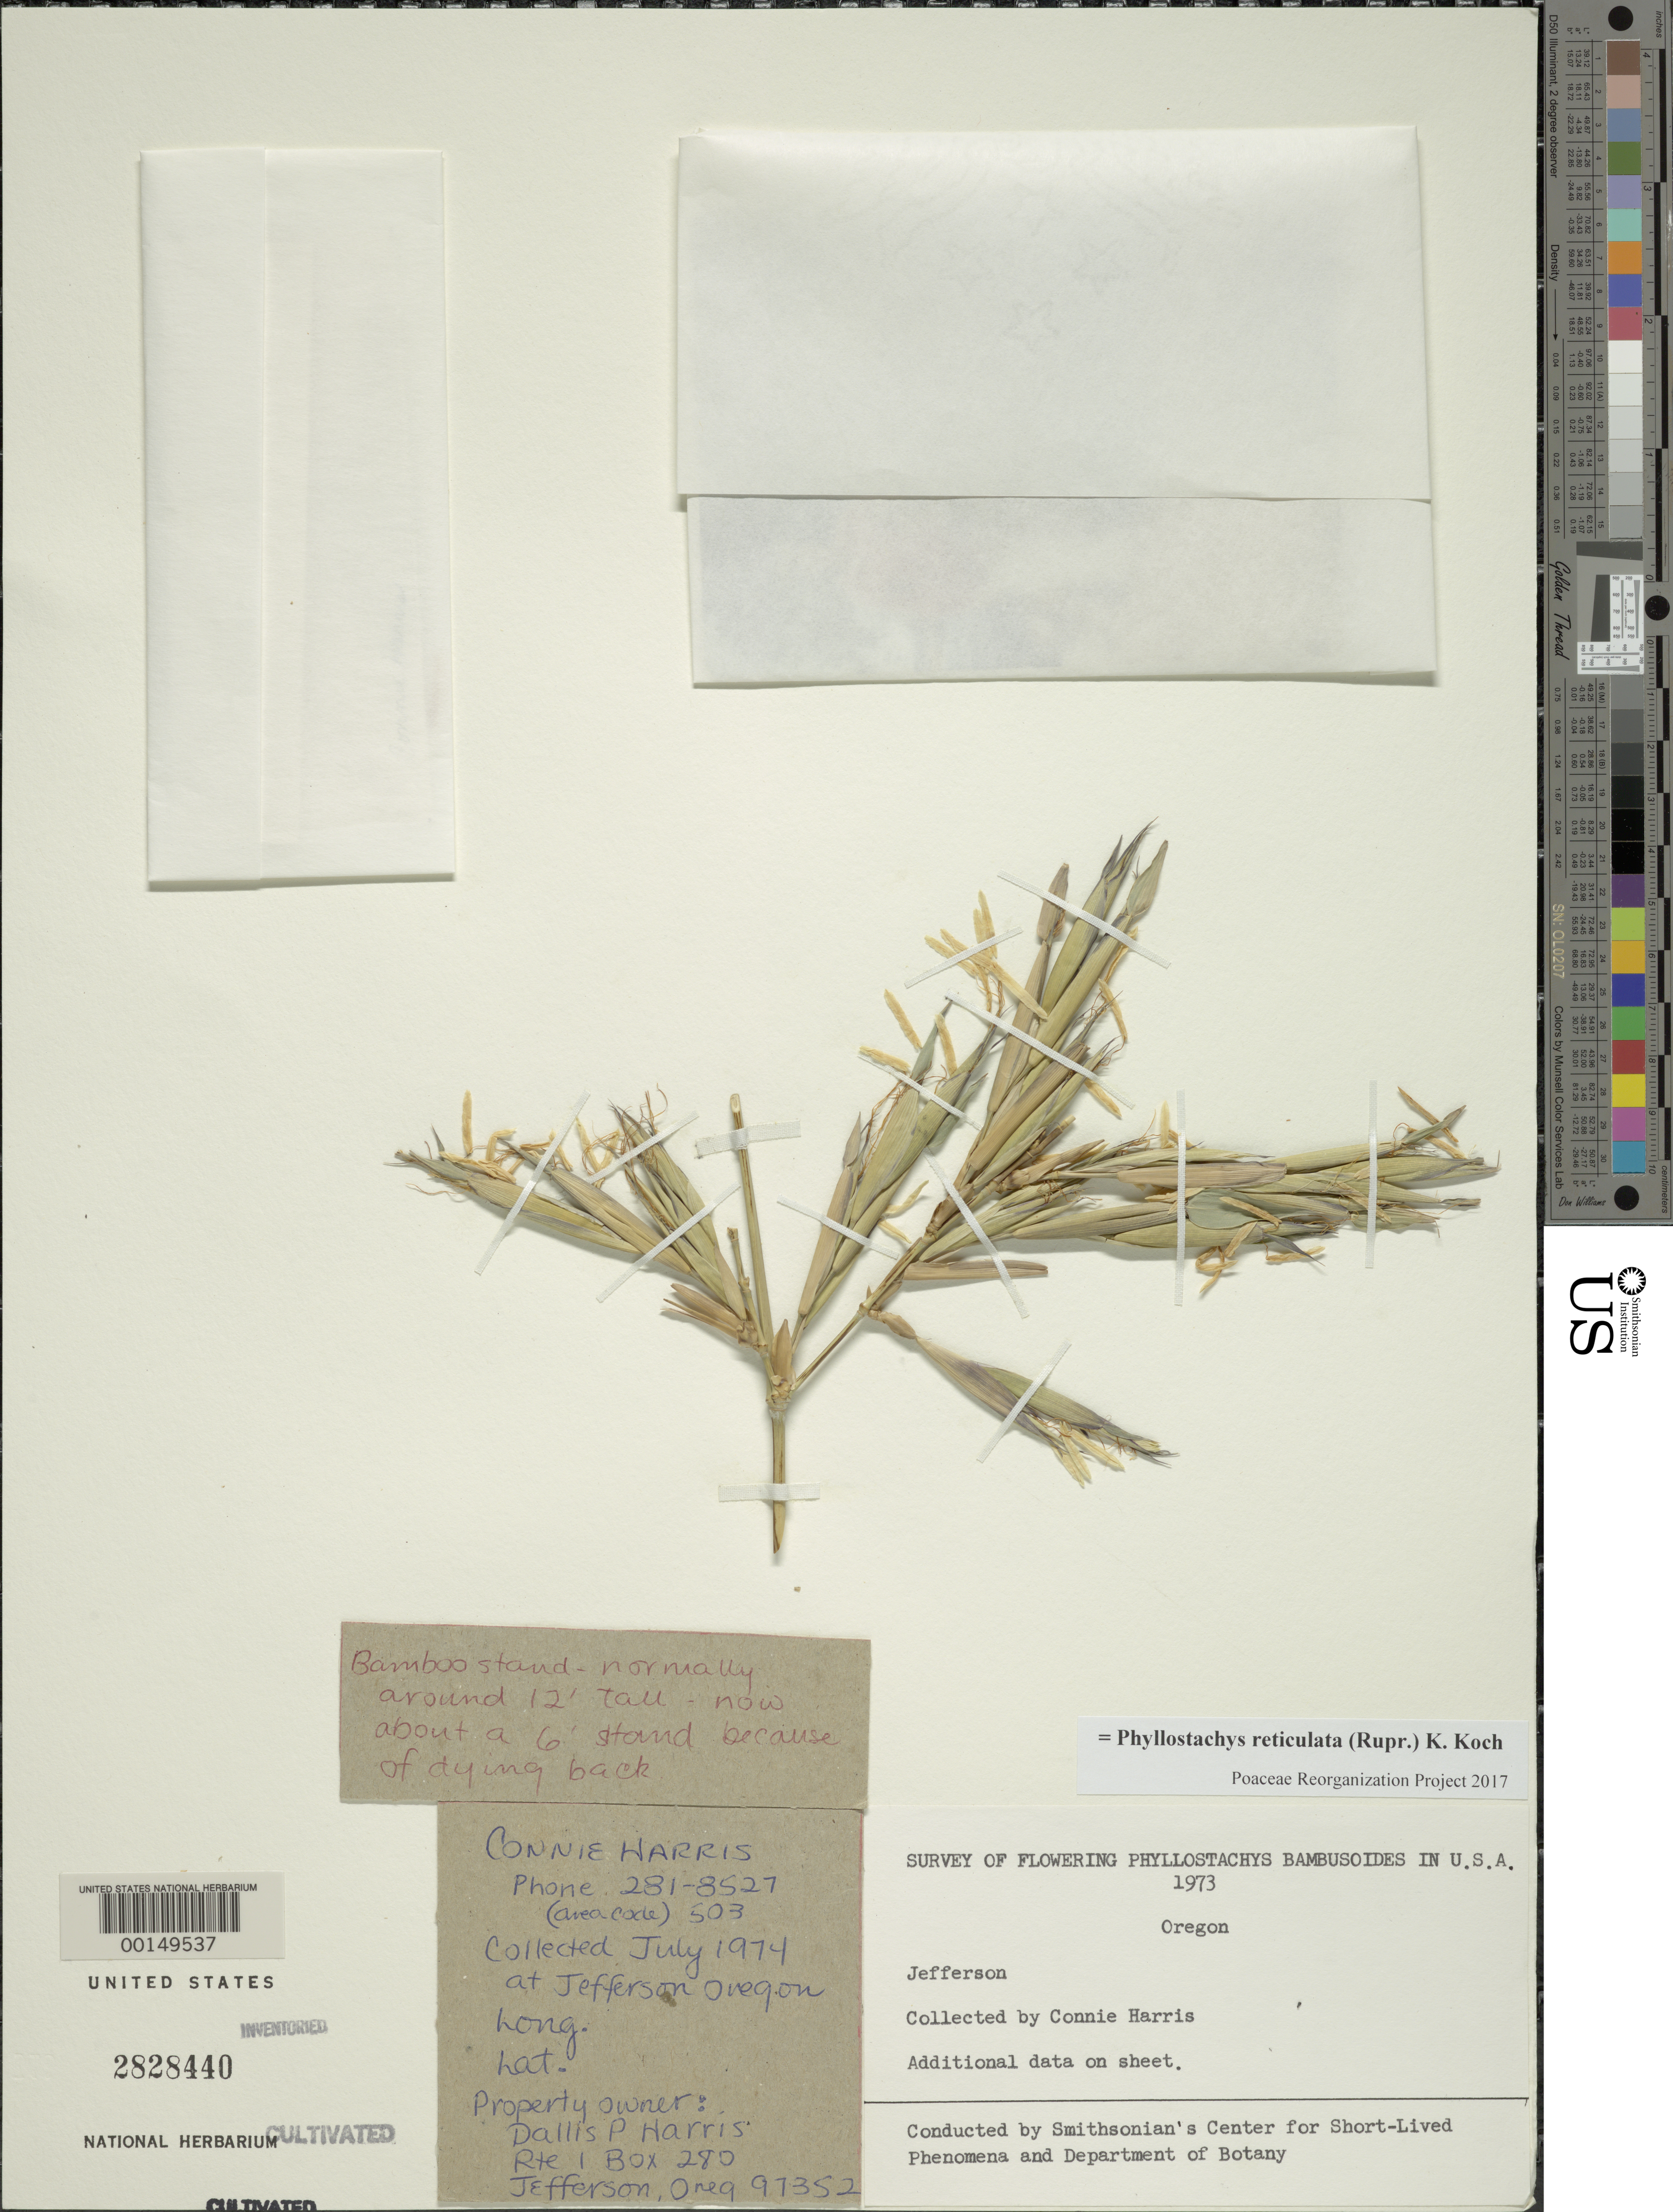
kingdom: Plantae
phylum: Tracheophyta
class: Liliopsida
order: Poales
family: Poaceae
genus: Phyllostachys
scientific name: Phyllostachys reticulata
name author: (Rupr.) K. Koch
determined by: Poaceae Reorganization Project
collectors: C. Harris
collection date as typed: Jul 1973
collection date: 1973-07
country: United States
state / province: Oregon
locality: Jefferson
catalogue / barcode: US 2828440